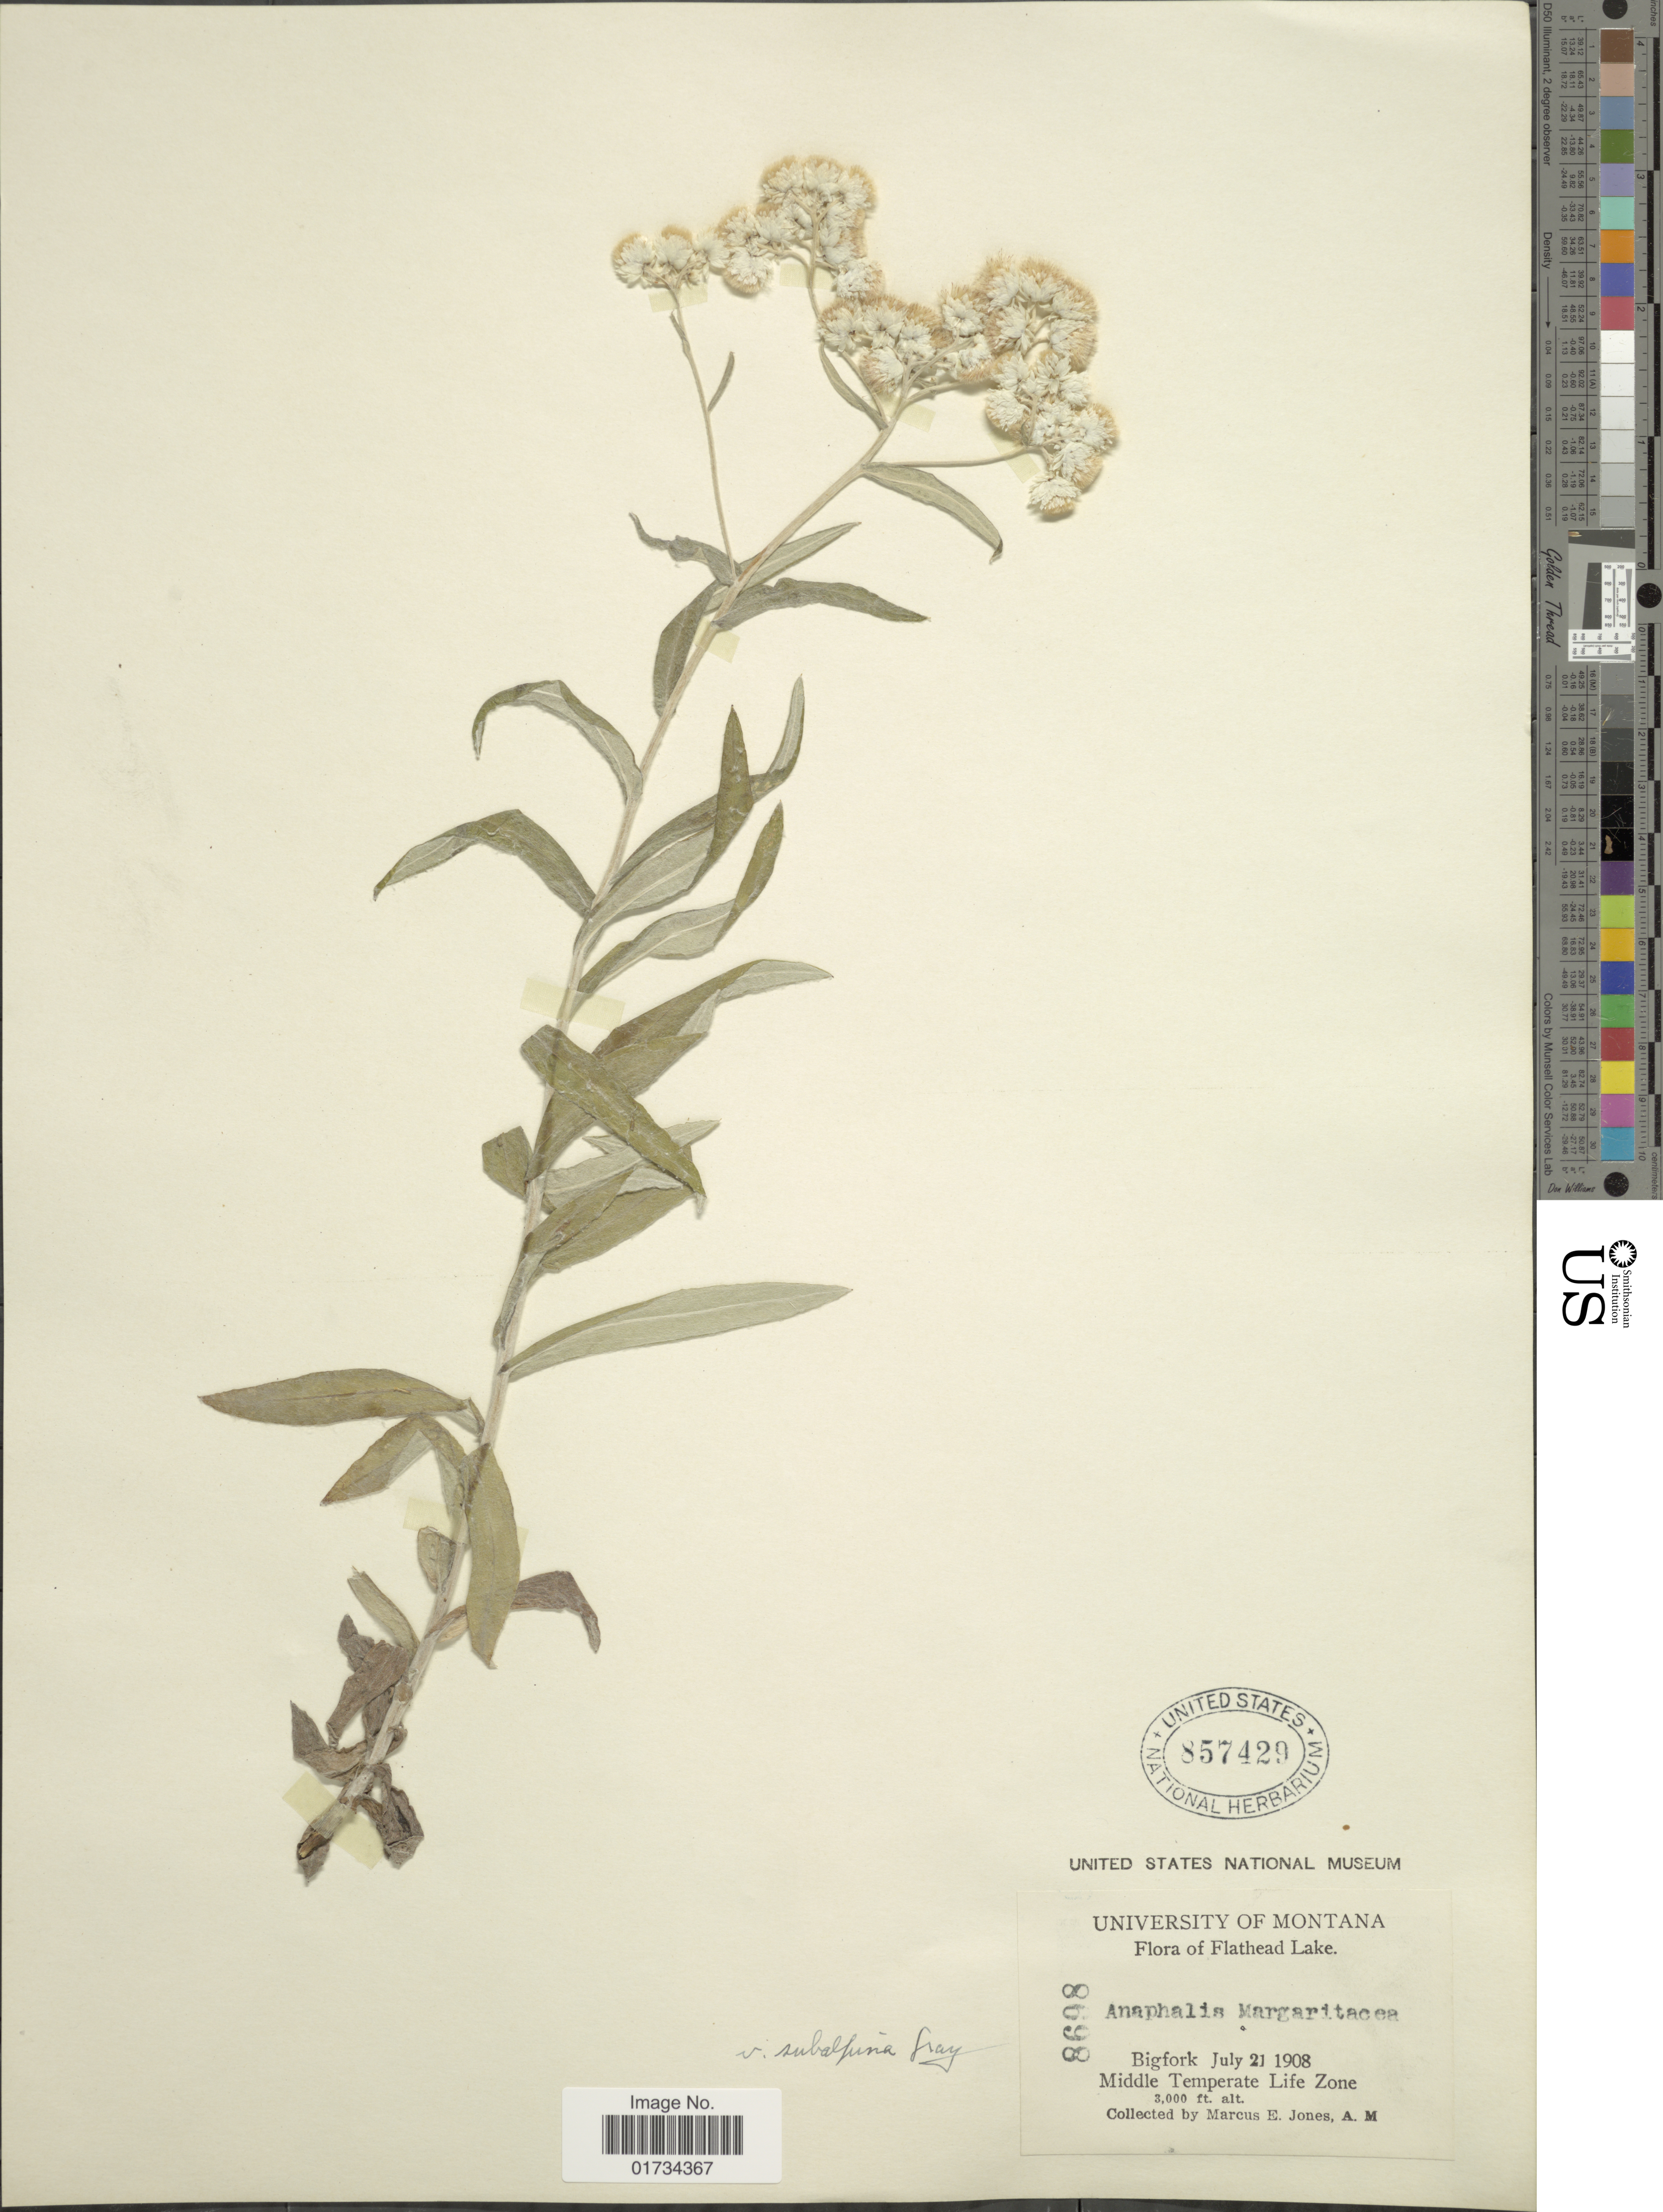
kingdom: Plantae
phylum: Tracheophyta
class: Magnoliopsida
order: Asterales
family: Asteraceae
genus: Anaphalis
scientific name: Anaphalis subalpina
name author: (A. Gray) Rydb.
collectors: M. E. Jones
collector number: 8698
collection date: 1908-07-21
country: United States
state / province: Montana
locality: Montana. Flathead Lake. Middle Temperate Life Zone.Bigfork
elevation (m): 914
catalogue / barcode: US 857429